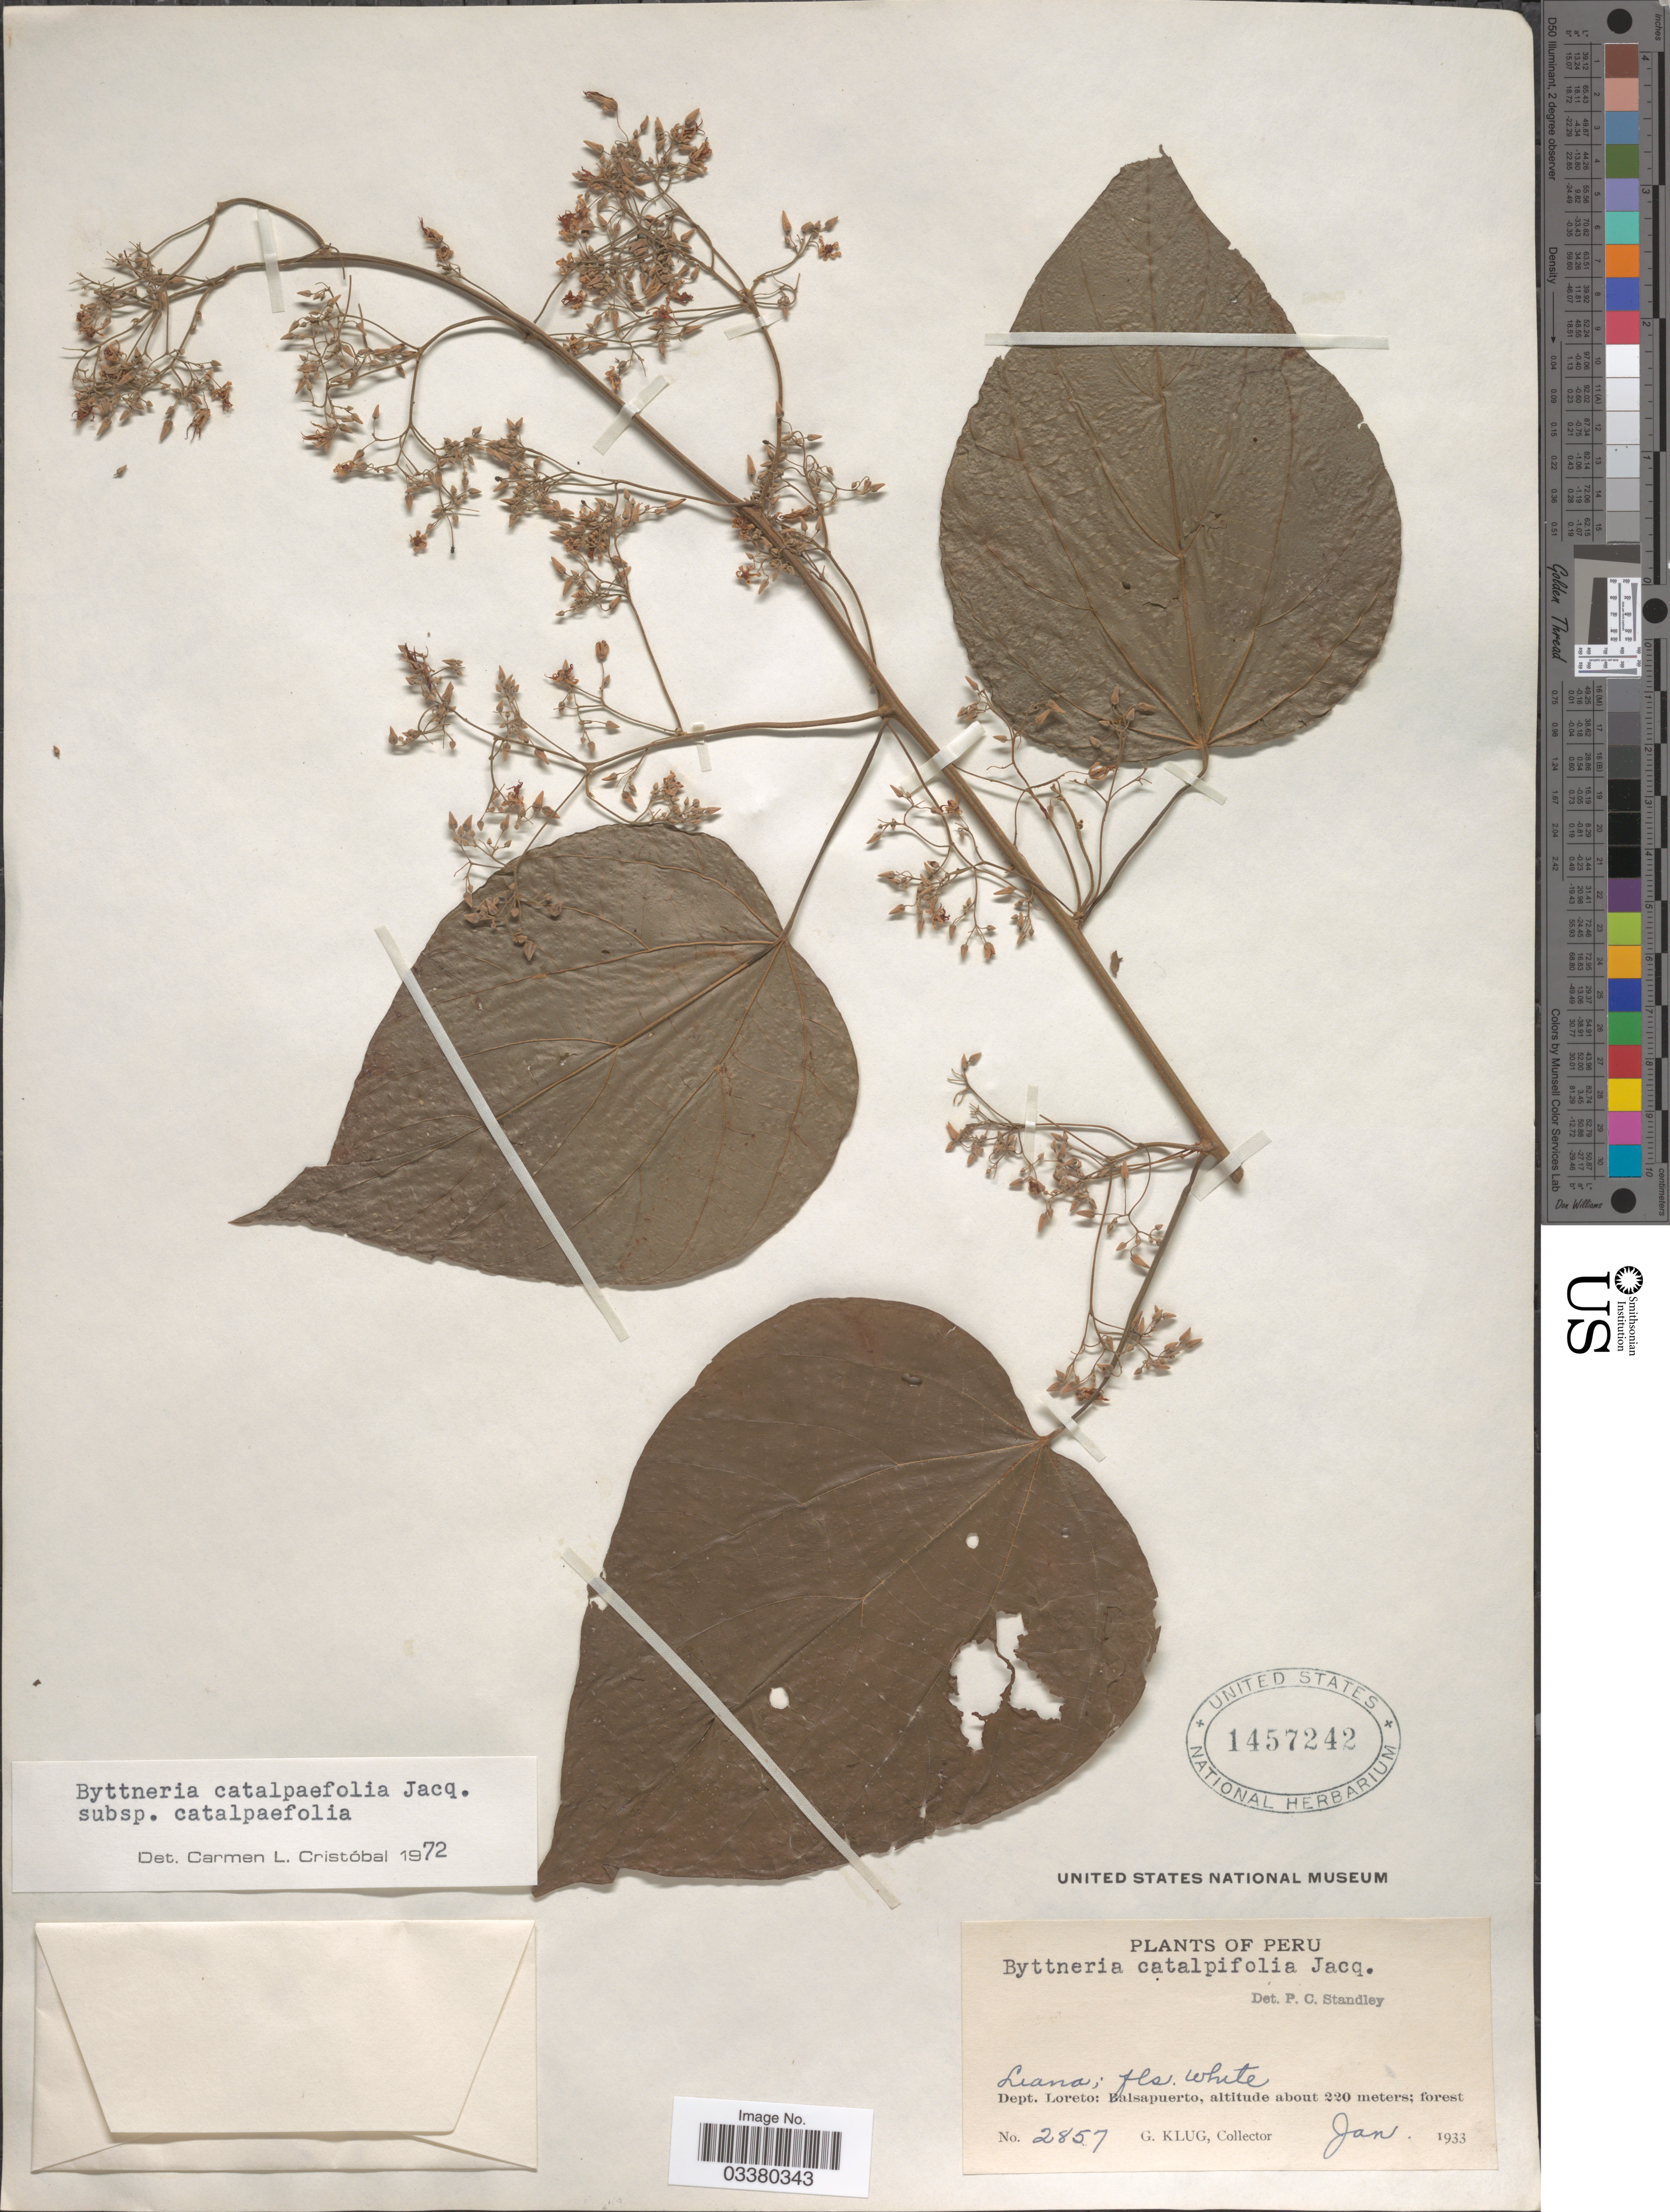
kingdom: Plantae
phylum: Tracheophyta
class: Magnoliopsida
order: Malvales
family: Malvaceae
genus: Byttneria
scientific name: Byttneria catalpifolia subsp. catalpifolia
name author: Jacq.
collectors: G. Klug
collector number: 2857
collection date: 1933-01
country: Peru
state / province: Loreto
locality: Dept. Loreto: Balsapuerto.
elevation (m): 220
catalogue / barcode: US 1457242